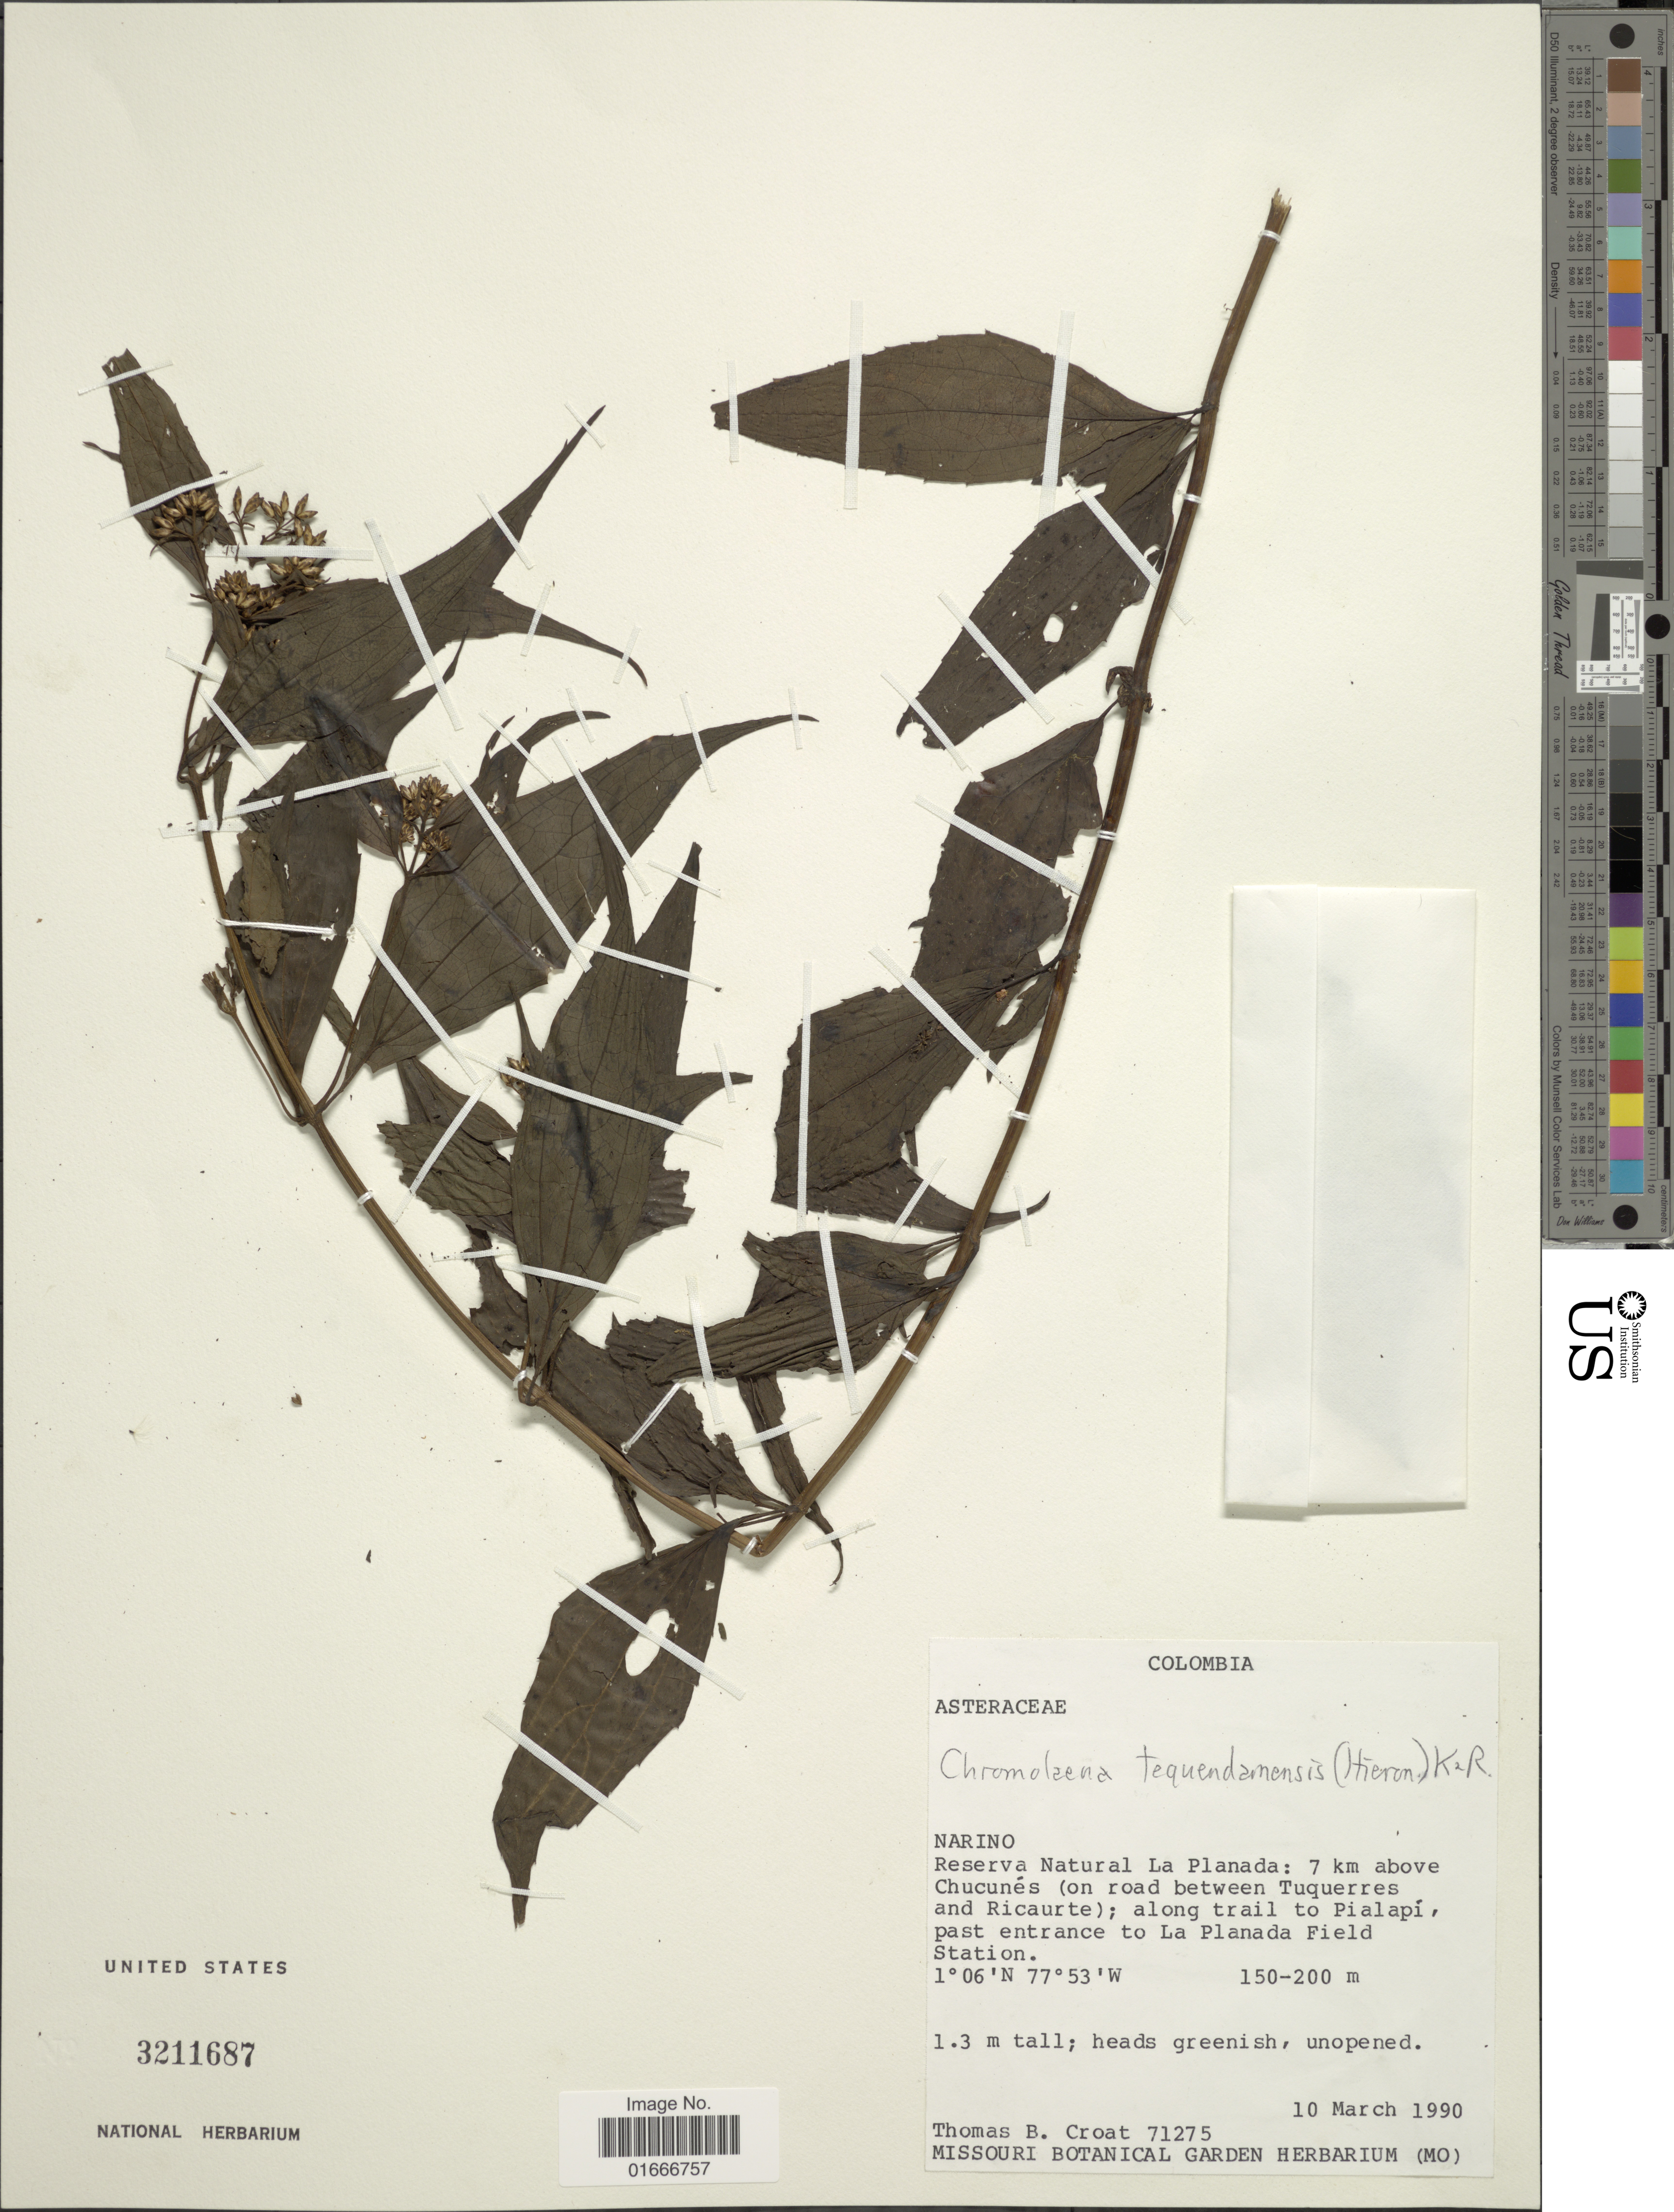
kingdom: Plantae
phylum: Tracheophyta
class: Magnoliopsida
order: Asterales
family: Asteraceae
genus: Chromolaena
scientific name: Chromolaena subscandens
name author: (Hieron.) R.M. King & H. Rob.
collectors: T. B. Croat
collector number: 71275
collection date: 1990-03-10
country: Colombia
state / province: Nariño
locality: Reserva Natural La Planada, 7 km above Chucunes (on road between Tuquerres and Ricaurte), along trail to Pialapi, past entrance to La Planada Field Station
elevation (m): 150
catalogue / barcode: US 3211687